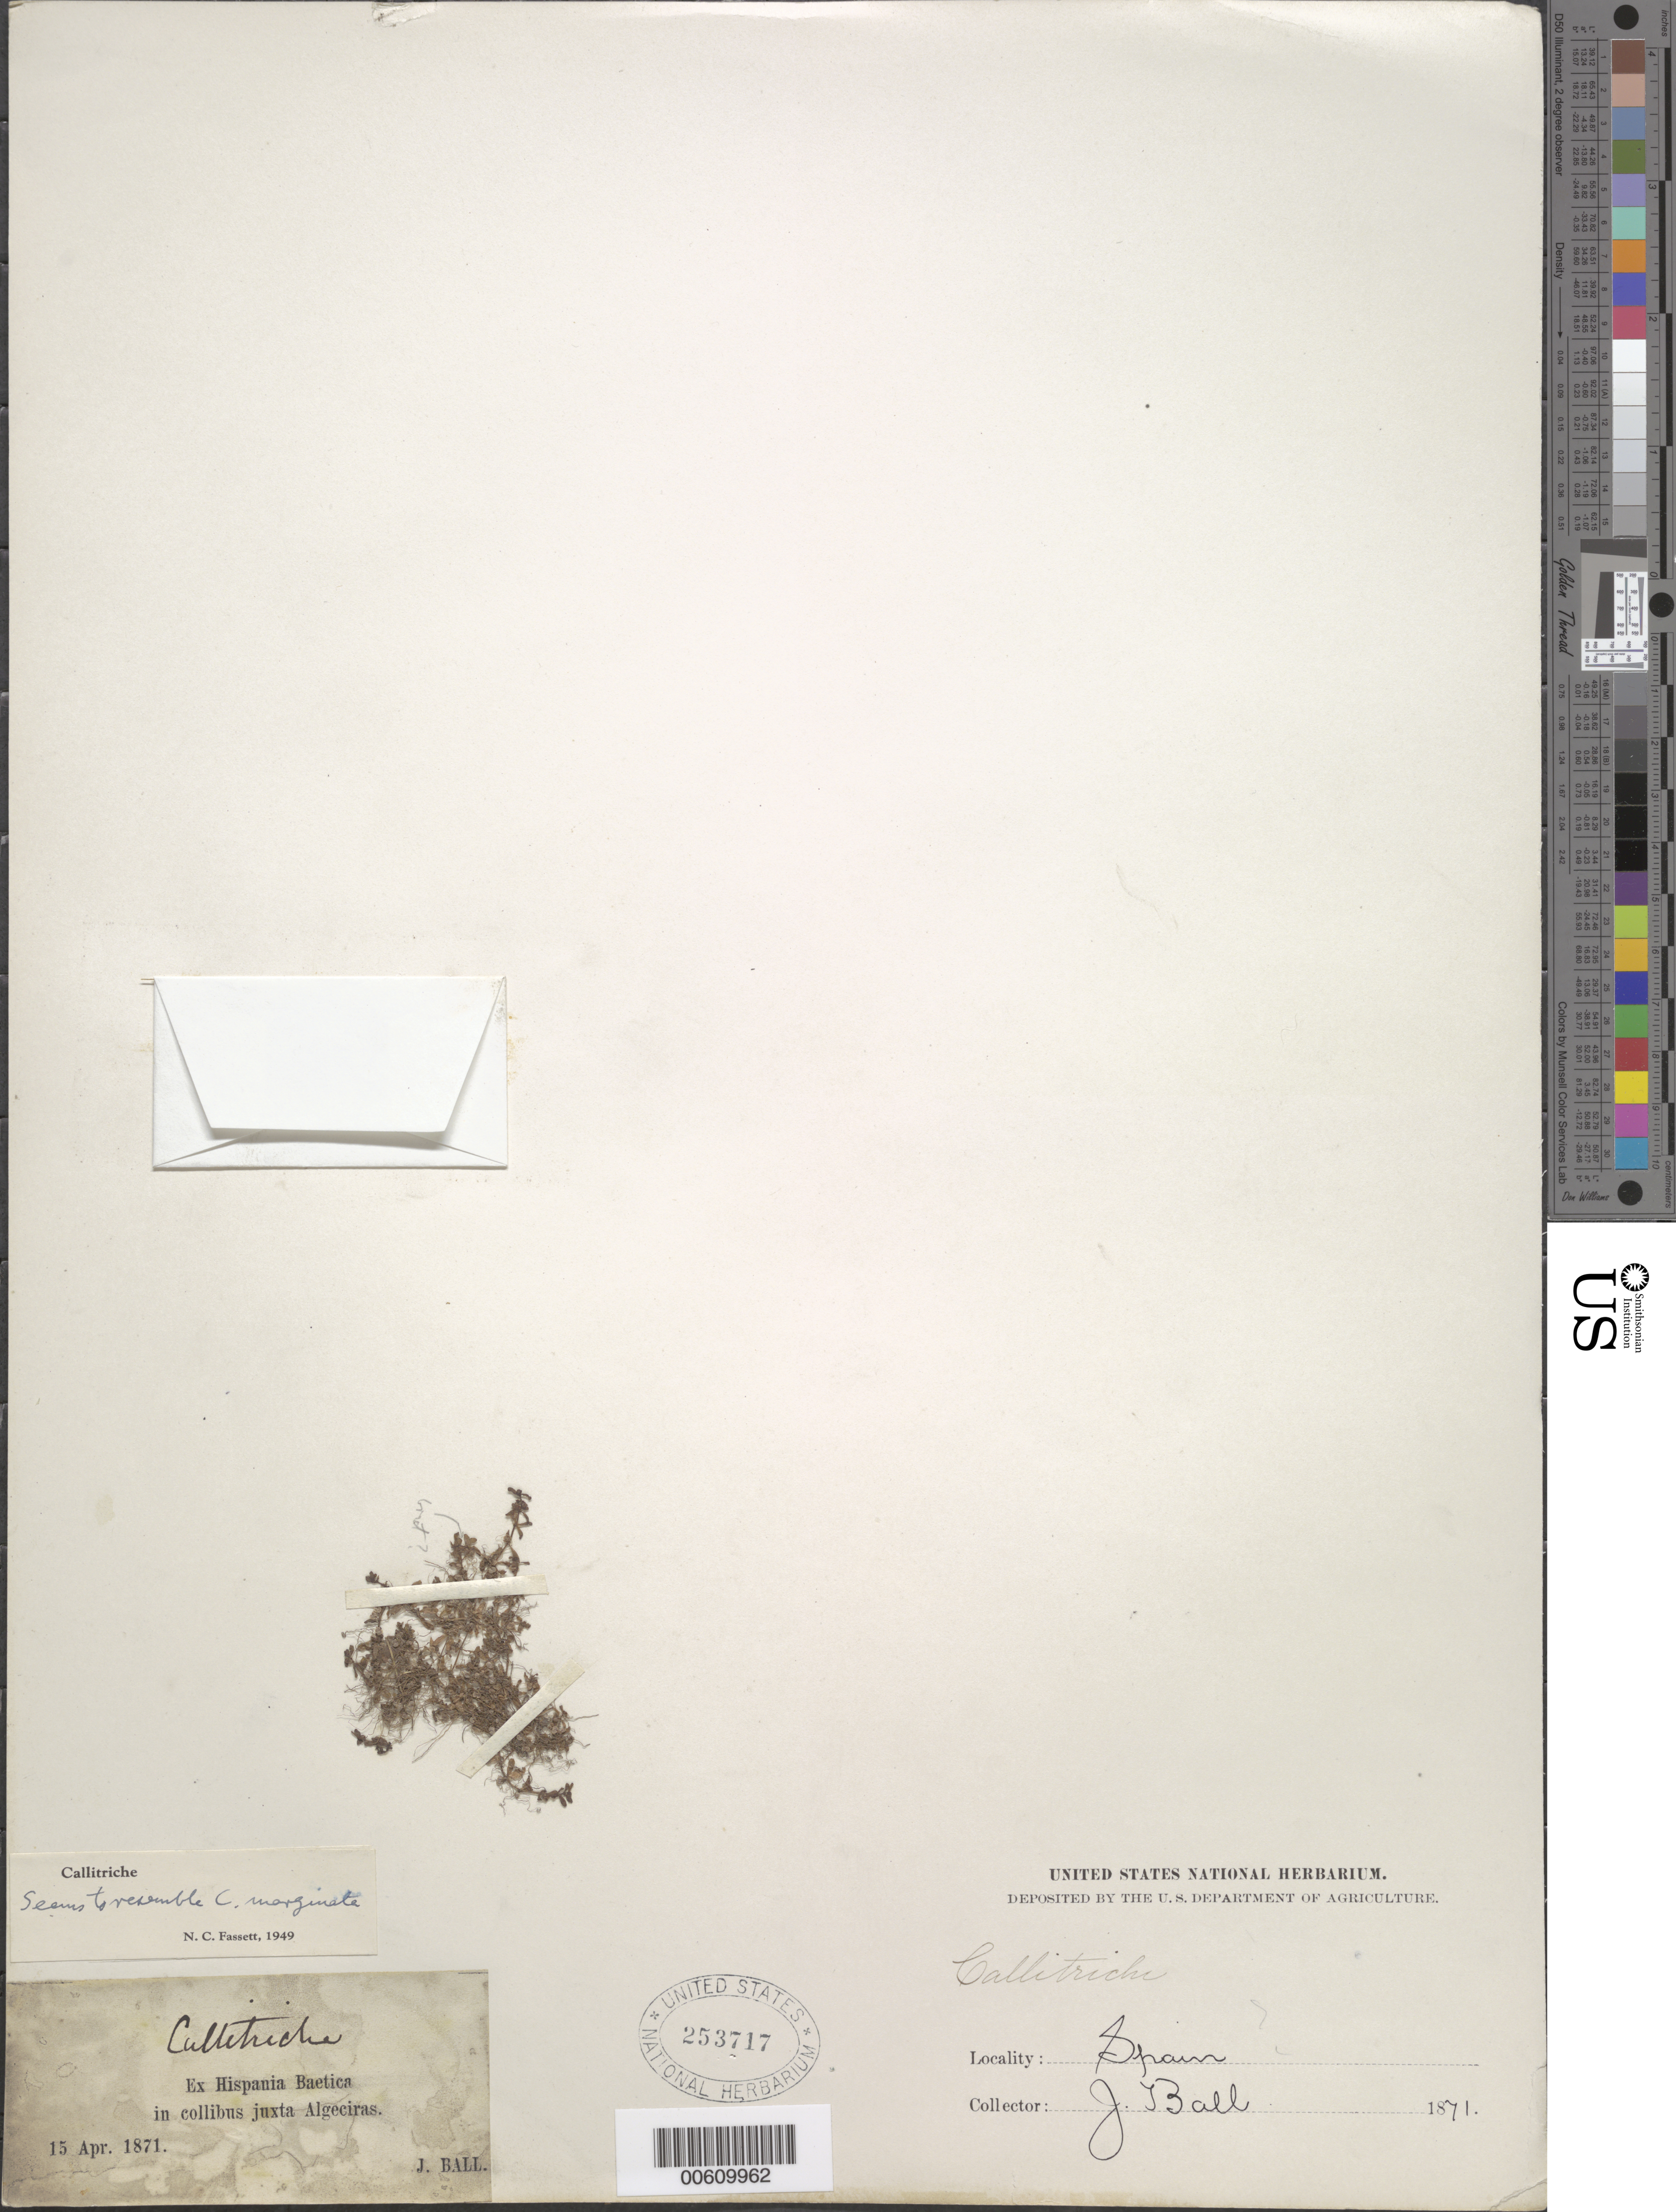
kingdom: Plantae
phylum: Tracheophyta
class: Magnoliopsida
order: Lamiales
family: Plantaginaceae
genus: Callitriche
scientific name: Callitriche marginata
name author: Torr.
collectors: J. Ball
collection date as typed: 15 Apr 1871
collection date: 1871-04-15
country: Spain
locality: Algeciras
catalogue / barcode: US 253717